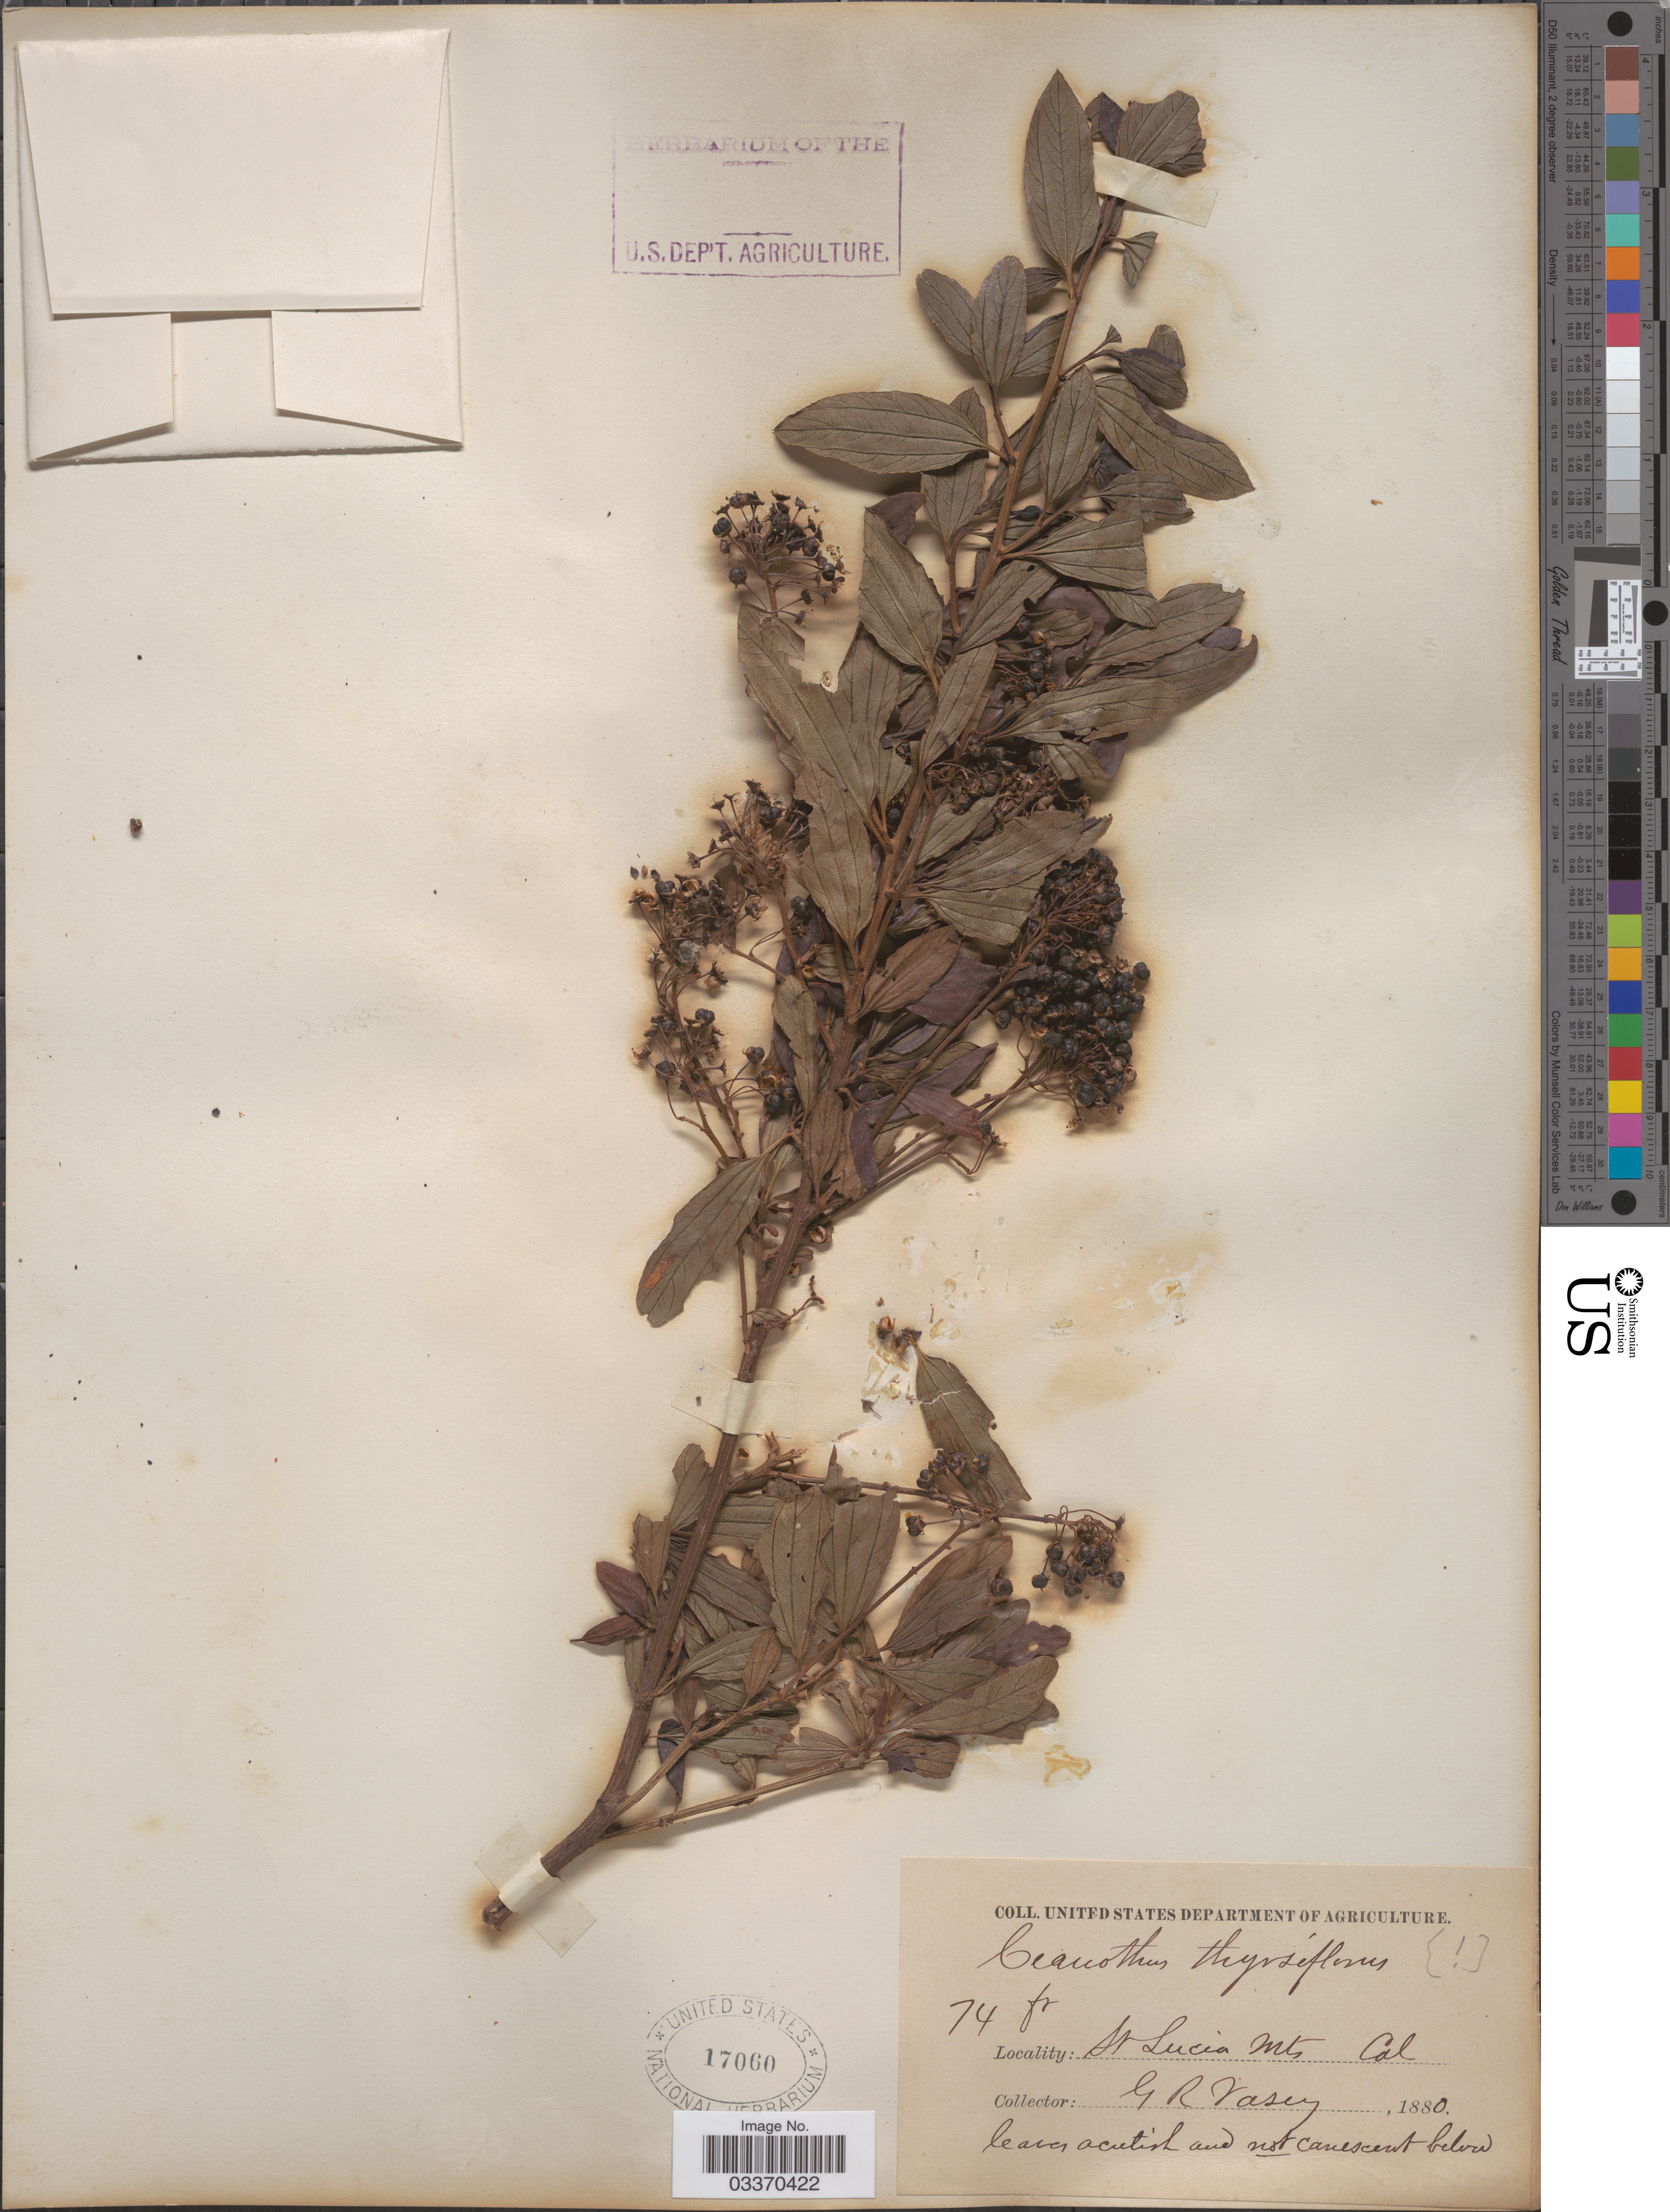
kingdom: Plantae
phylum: Tracheophyta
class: Magnoliopsida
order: Rosales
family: Rhamnaceae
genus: Ceanothus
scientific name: Ceanothus thyrsiflorus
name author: Eschsch.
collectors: G. R. Vasey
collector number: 74?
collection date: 1880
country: United States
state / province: California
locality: St. Lucia Mts.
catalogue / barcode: US 17060